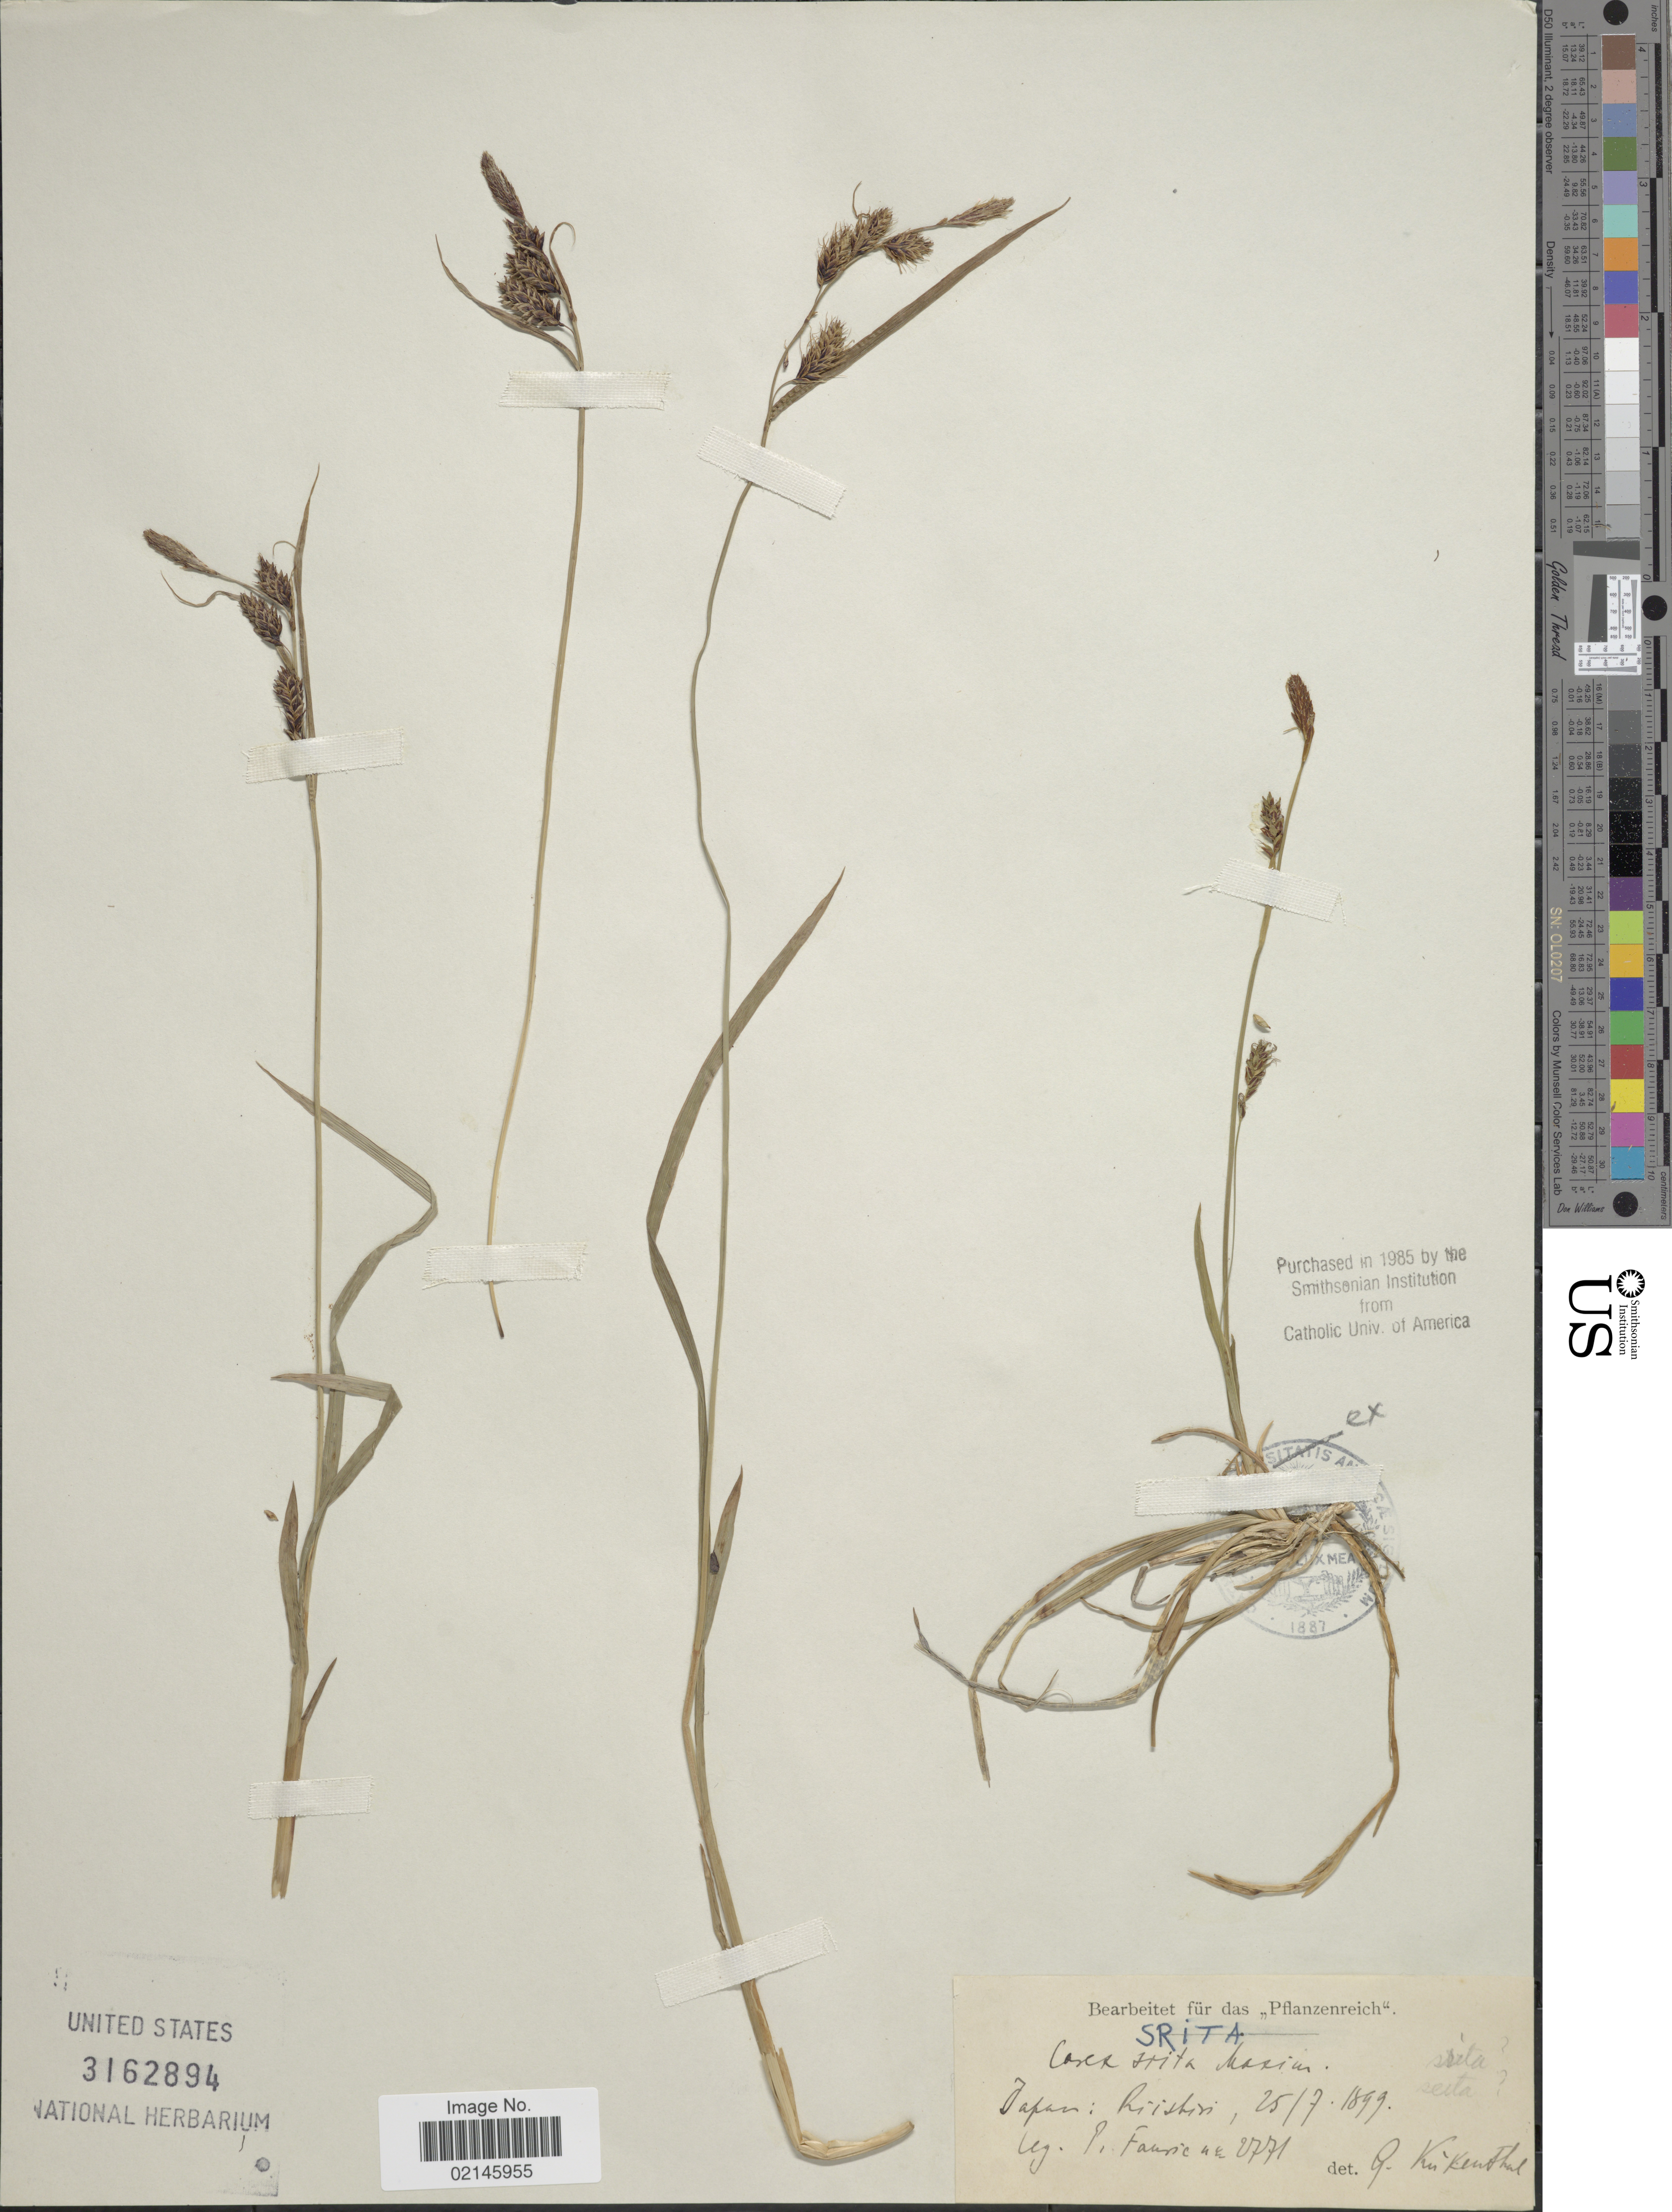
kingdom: Plantae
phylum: Tracheophyta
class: Liliopsida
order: Poales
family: Cyperaceae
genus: Carex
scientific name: Carex scita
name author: Maxim.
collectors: P. Faurie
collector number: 2771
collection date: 1899-07-25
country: Japan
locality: Riishiri.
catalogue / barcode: US 3162894